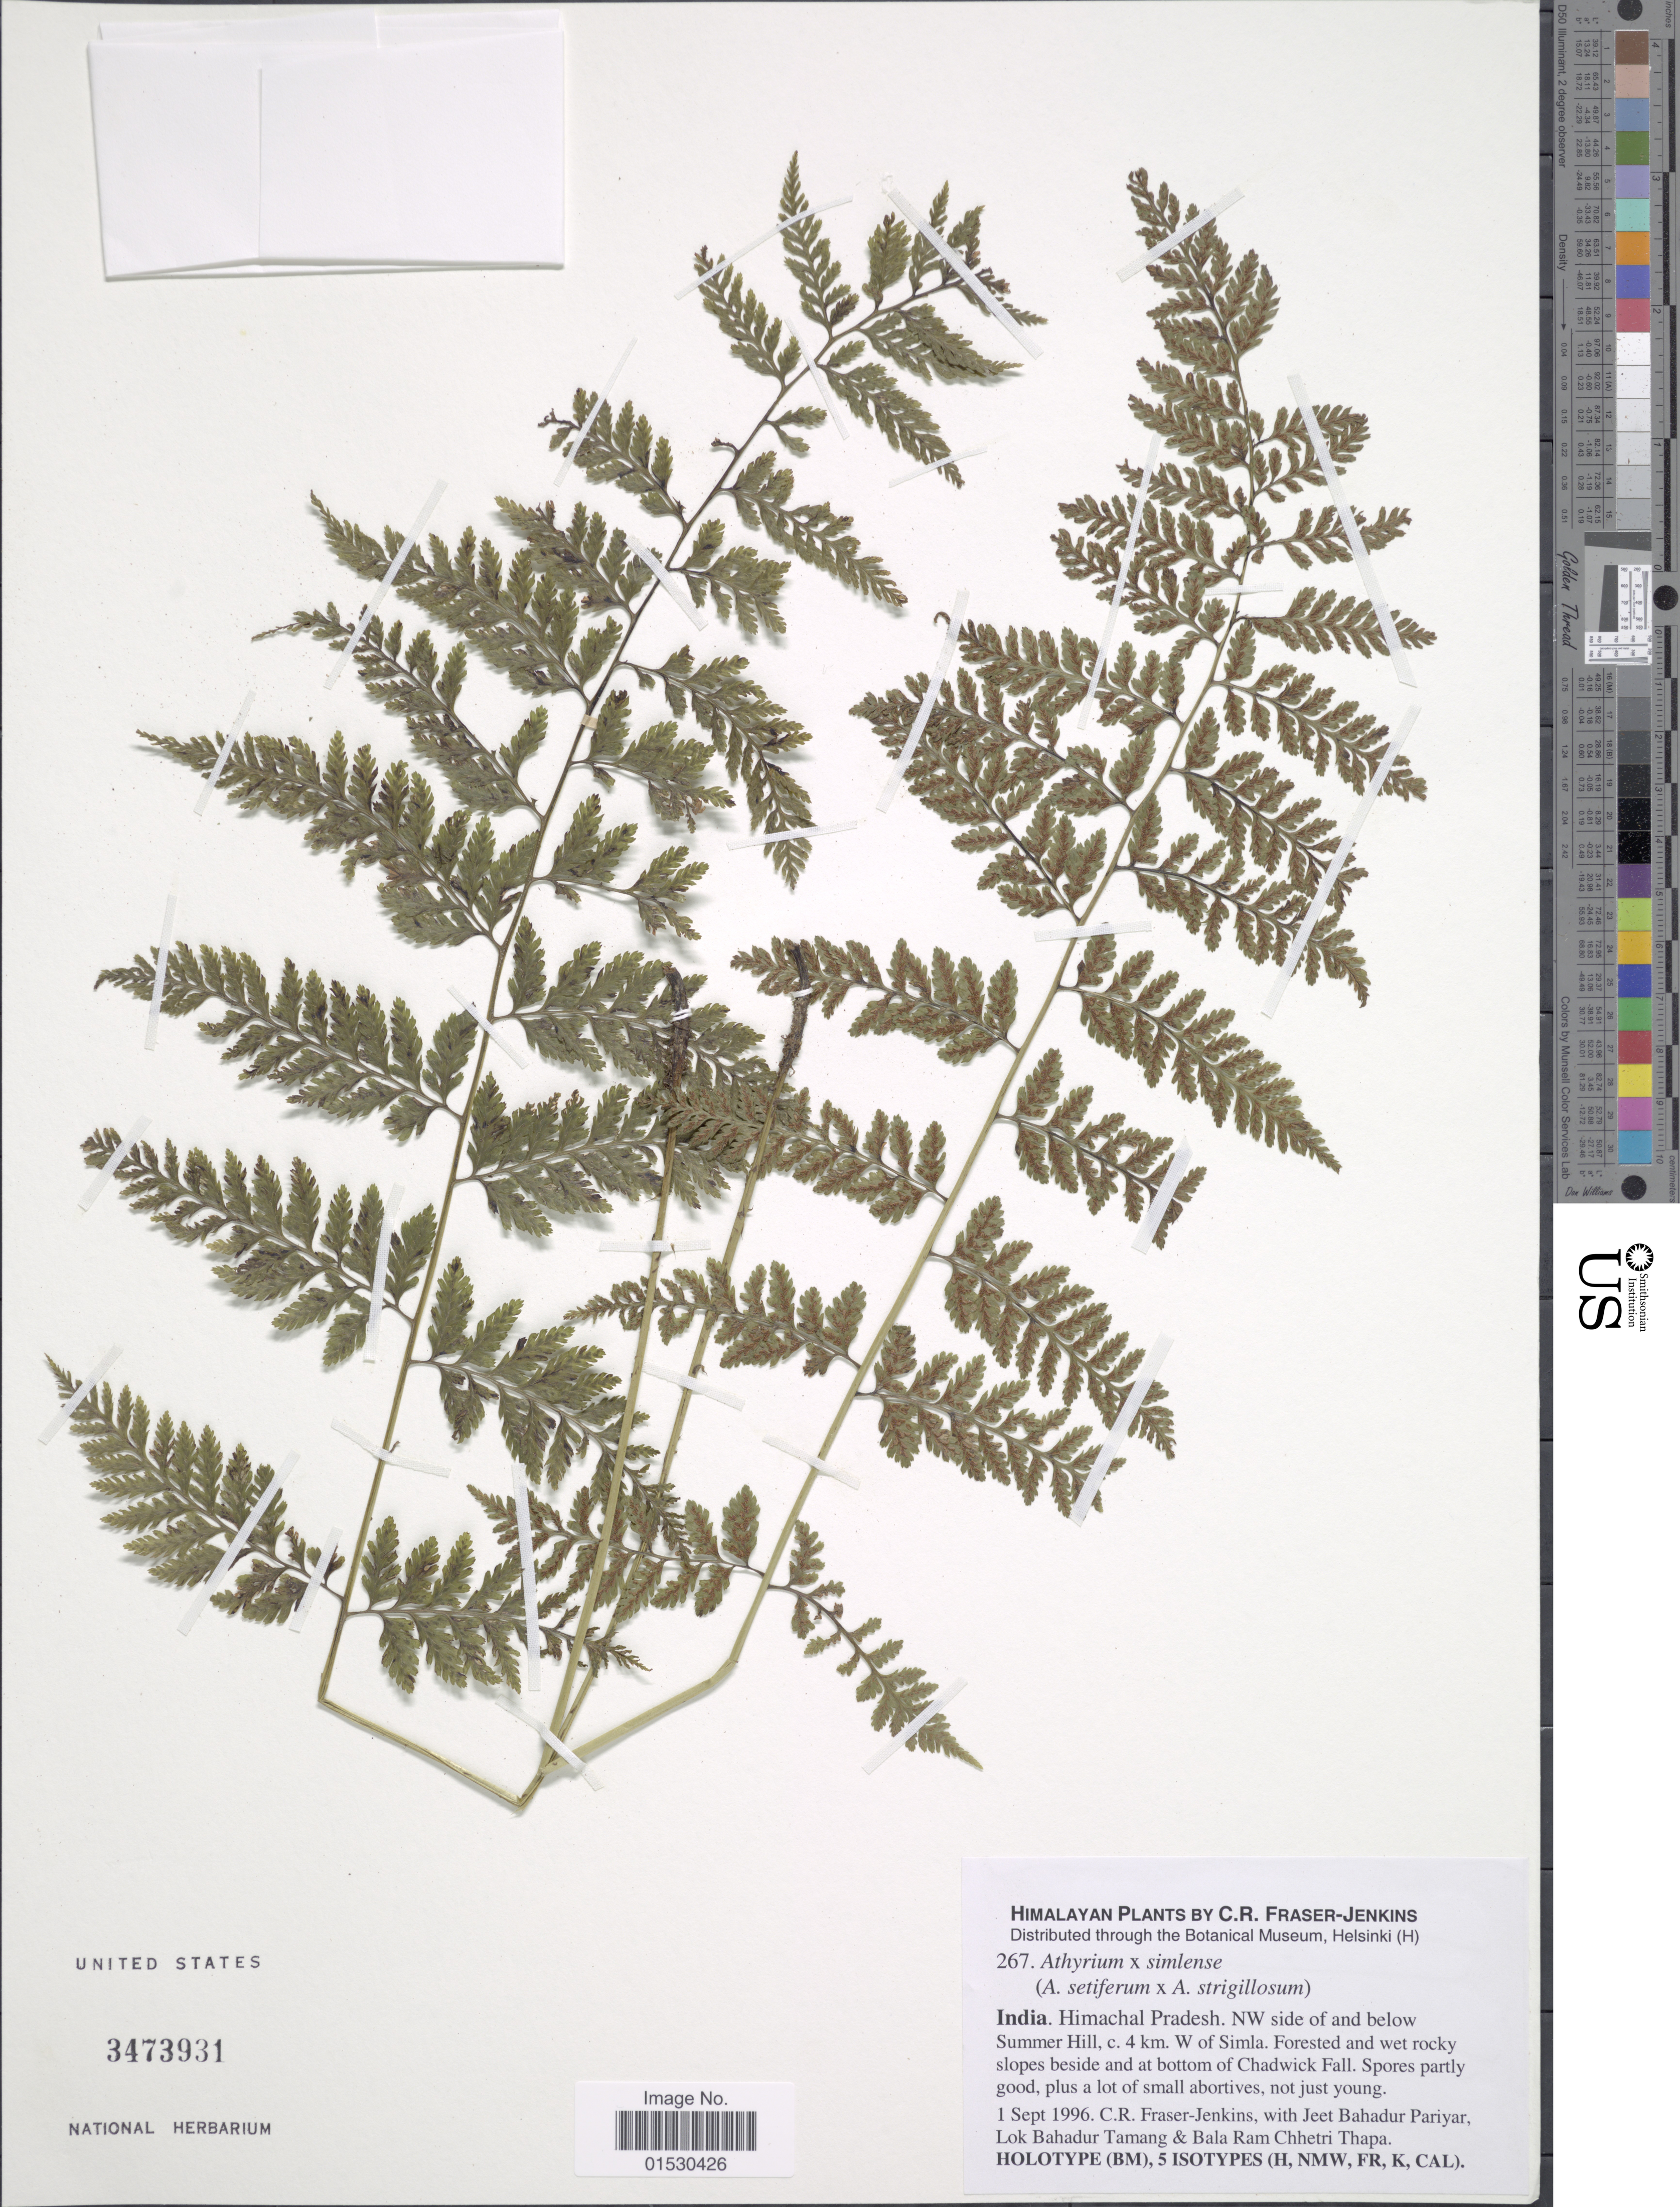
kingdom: Plantae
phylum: Tracheophyta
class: Polypodiopsida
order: Polypodiales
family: Athyriaceae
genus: Athyrium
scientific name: Athyrium x simlense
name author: Fraser-Jenk.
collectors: C. R. Fraser-Jenkins, J. Pariyar, L. Tamang & B. Thapa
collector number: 267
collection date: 1996-09-01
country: India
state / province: Himachal Pradesh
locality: NW side of and below Summer Hill, c. 4 km. W of Simla. Forested and wet rocky slopes beside and at bottom of Chadwick Fall. Spores partly good, plus a lot of small abortives, not just young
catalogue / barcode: US 3473931